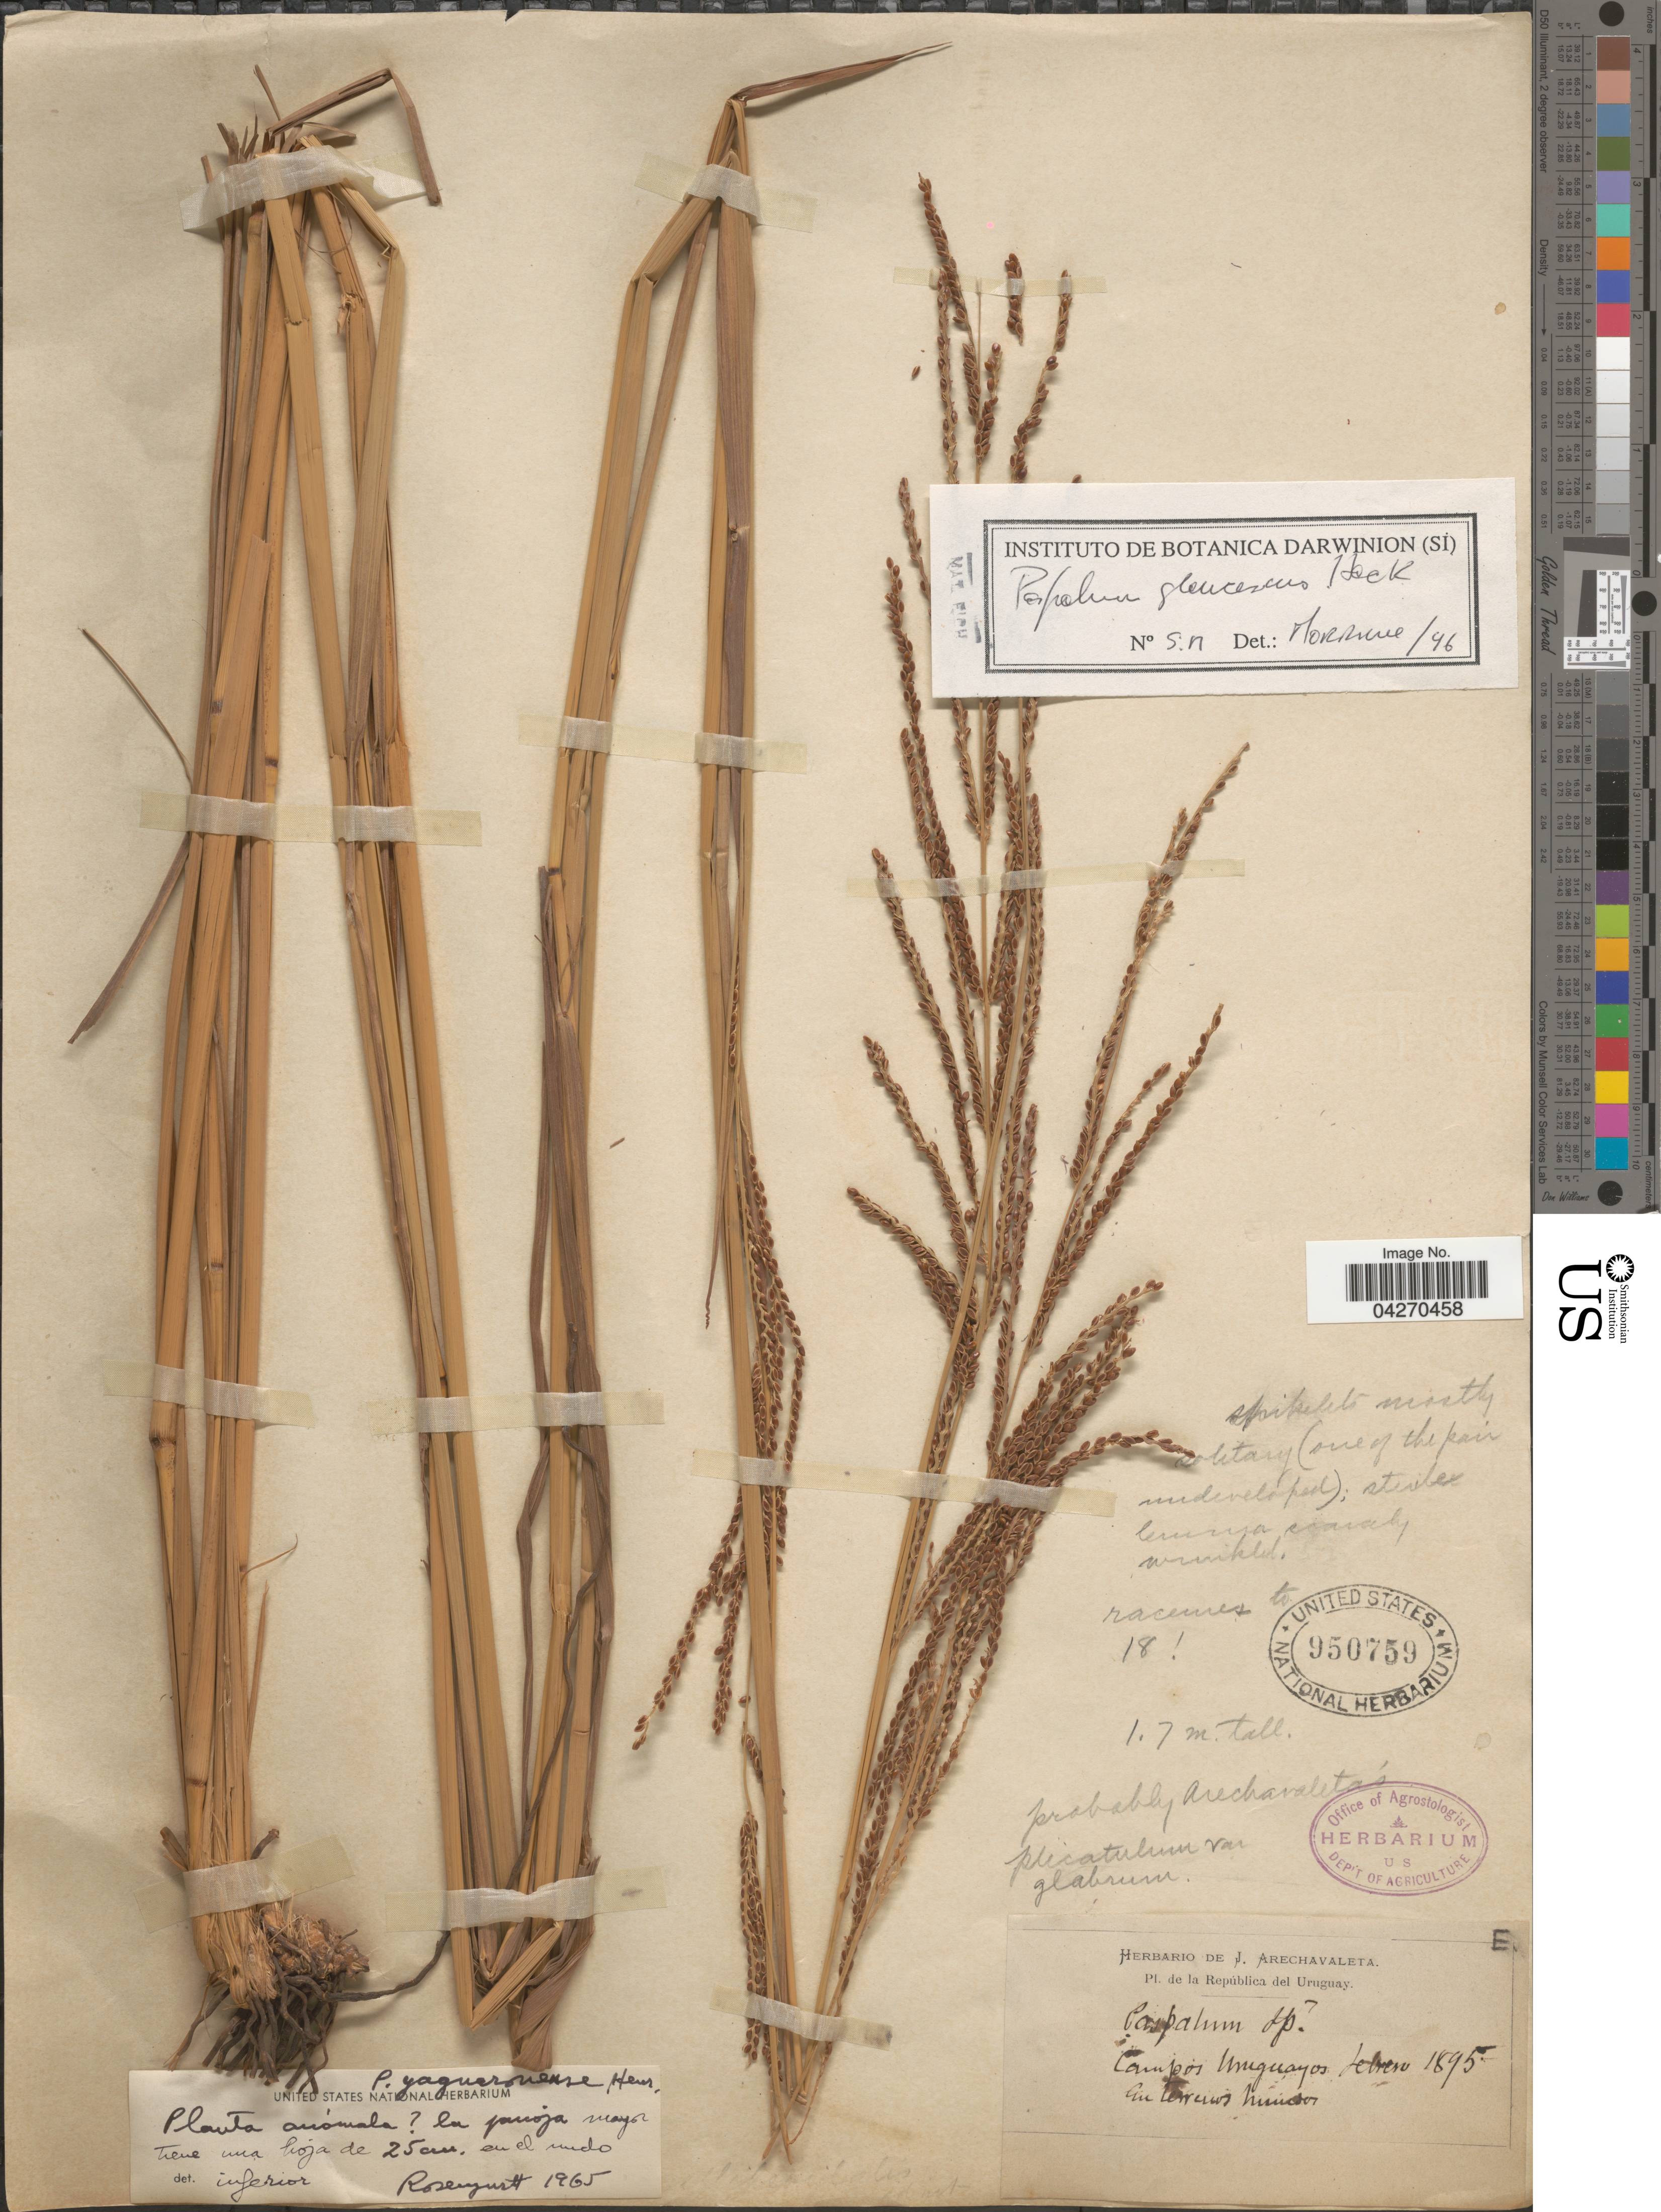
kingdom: Plantae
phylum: Tracheophyta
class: Liliopsida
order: Poales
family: Poaceae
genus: Paspalum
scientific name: Paspalum glaucescens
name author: Hack.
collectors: ex herb. de J. Arechavaleta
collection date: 1895-02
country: Uruguay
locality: Campos Uruguayos. En terrenos humidos.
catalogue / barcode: US 950759